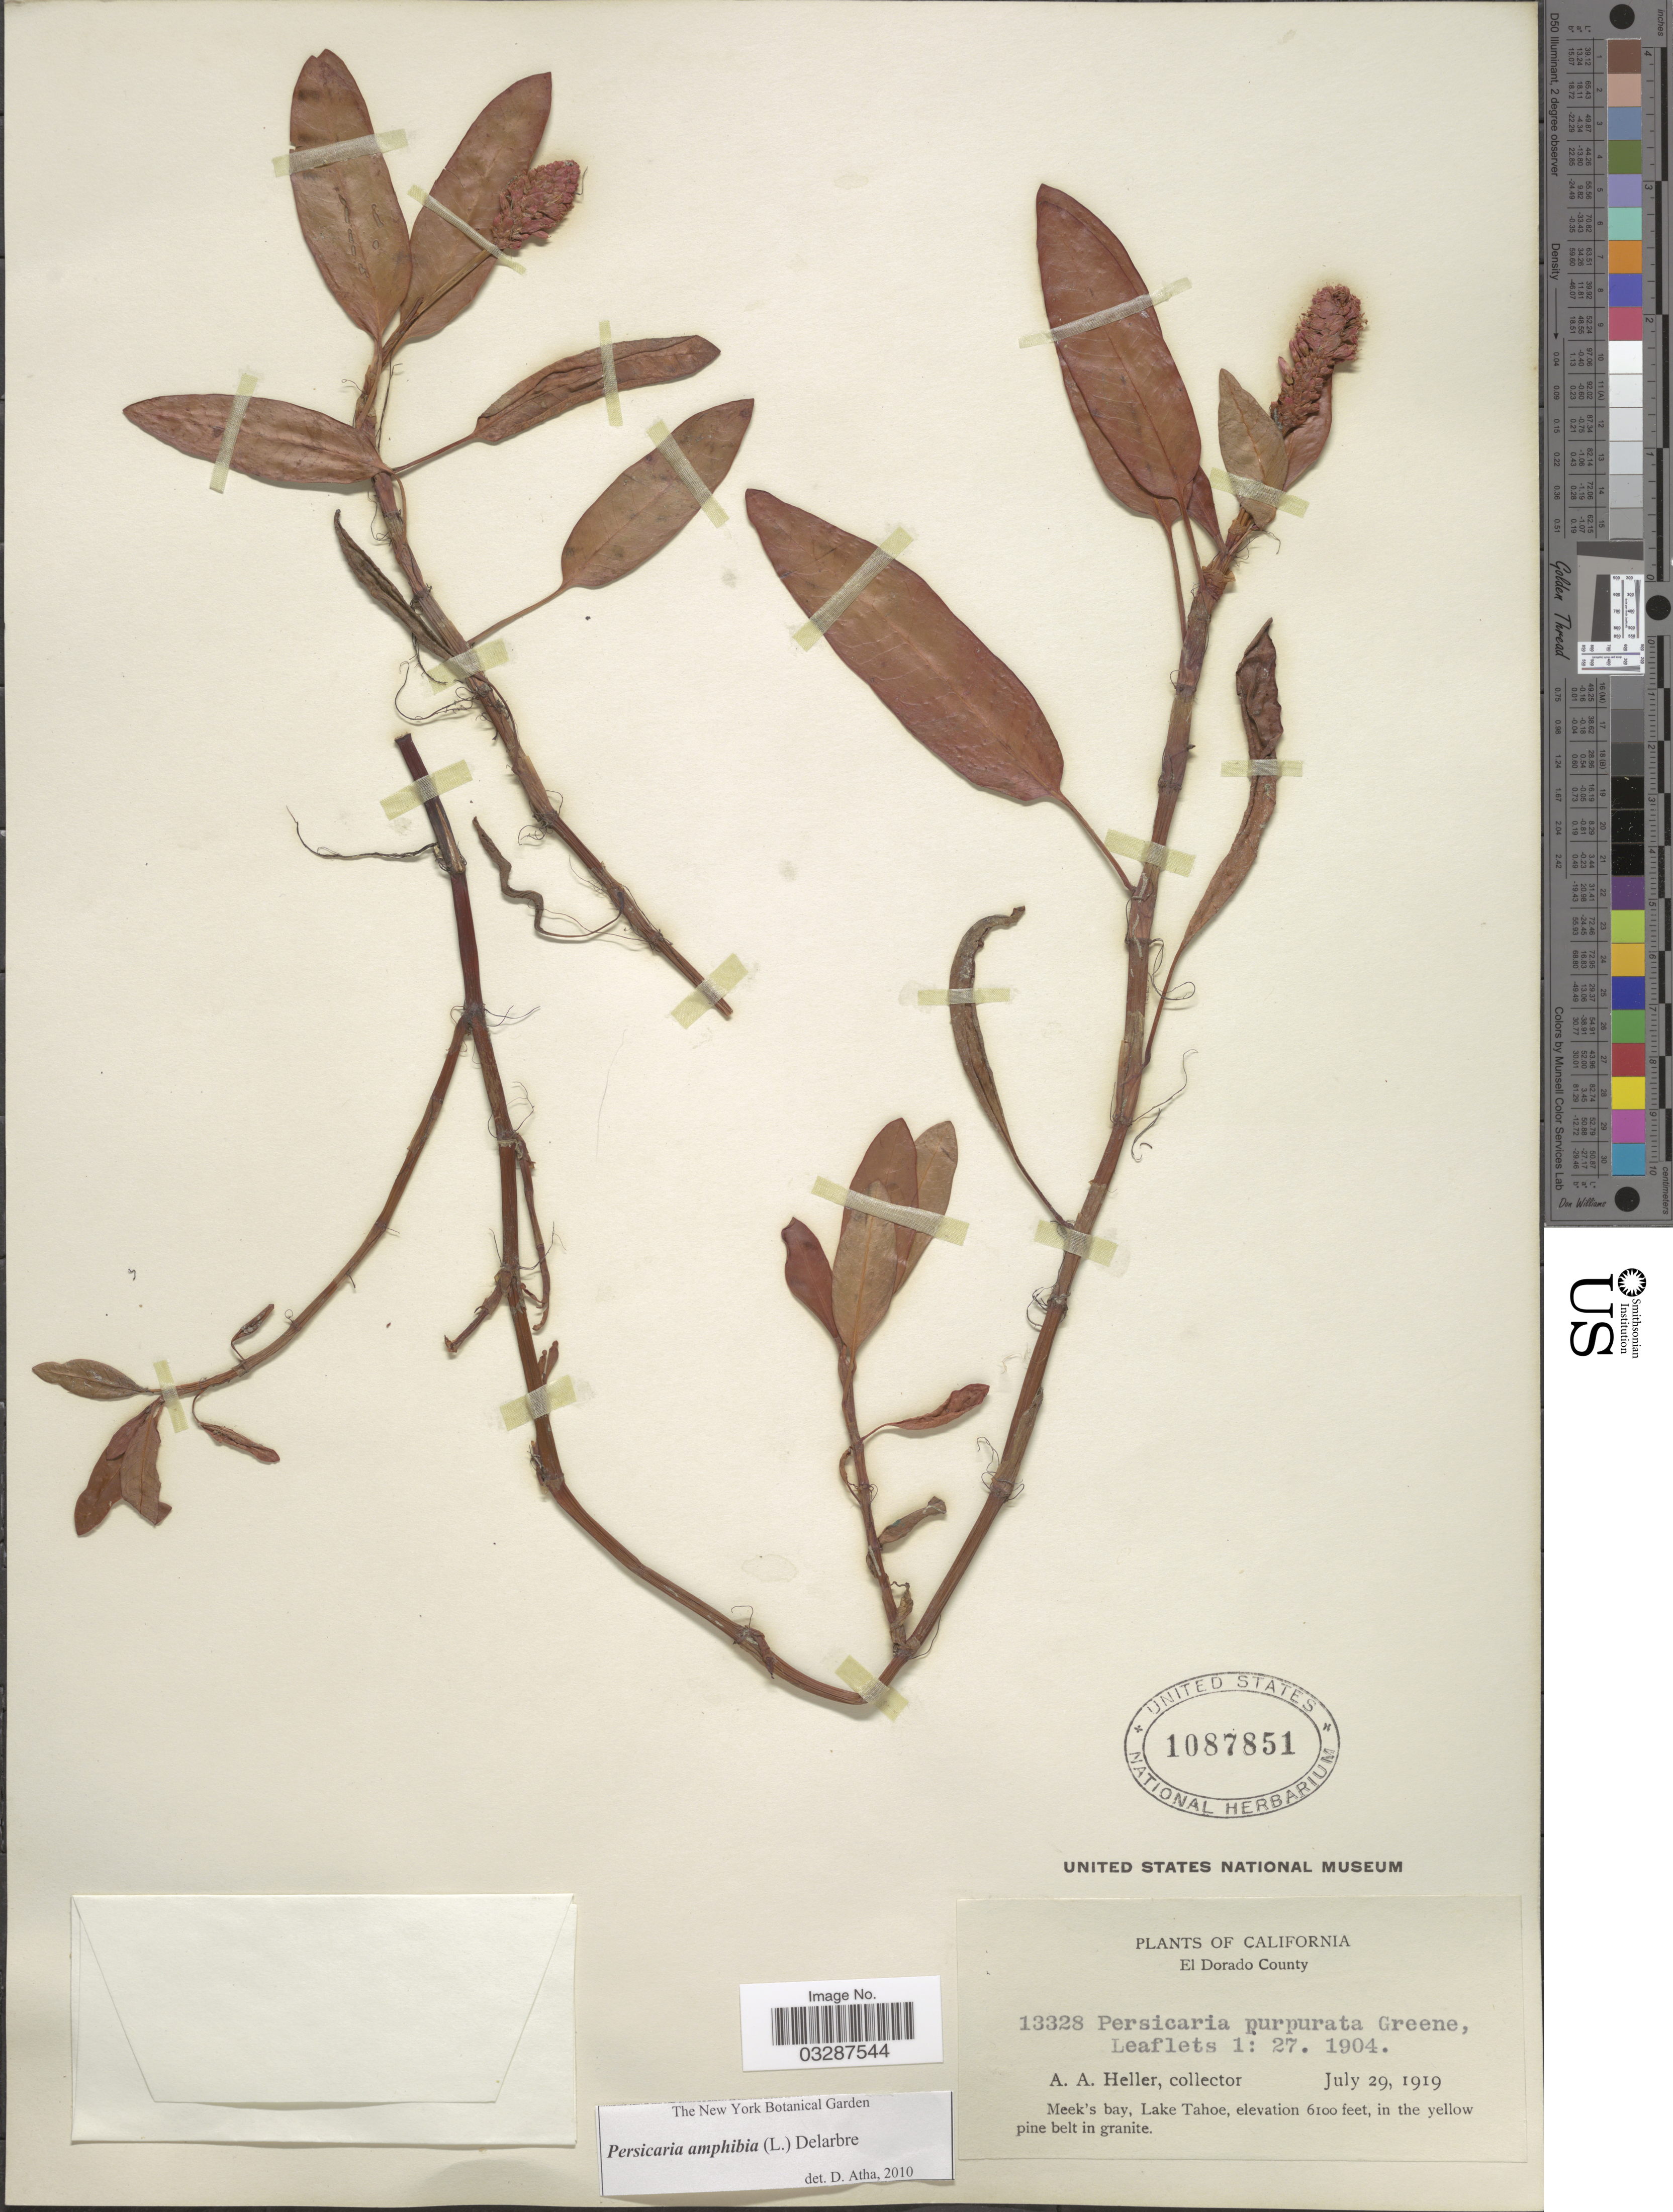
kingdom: Plantae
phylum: Tracheophyta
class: Magnoliopsida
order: Caryophyllales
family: Polygonaceae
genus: Persicaria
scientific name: Persicaria amphibia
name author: (L.) Delarbre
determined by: Atha, D. E.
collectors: A. A. Heller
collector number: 13328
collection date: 1919-07-29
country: United States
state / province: California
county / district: El Dorado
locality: El Dorado County. Meek's bay, Lake Tahoe.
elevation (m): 1859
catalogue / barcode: US 1087851